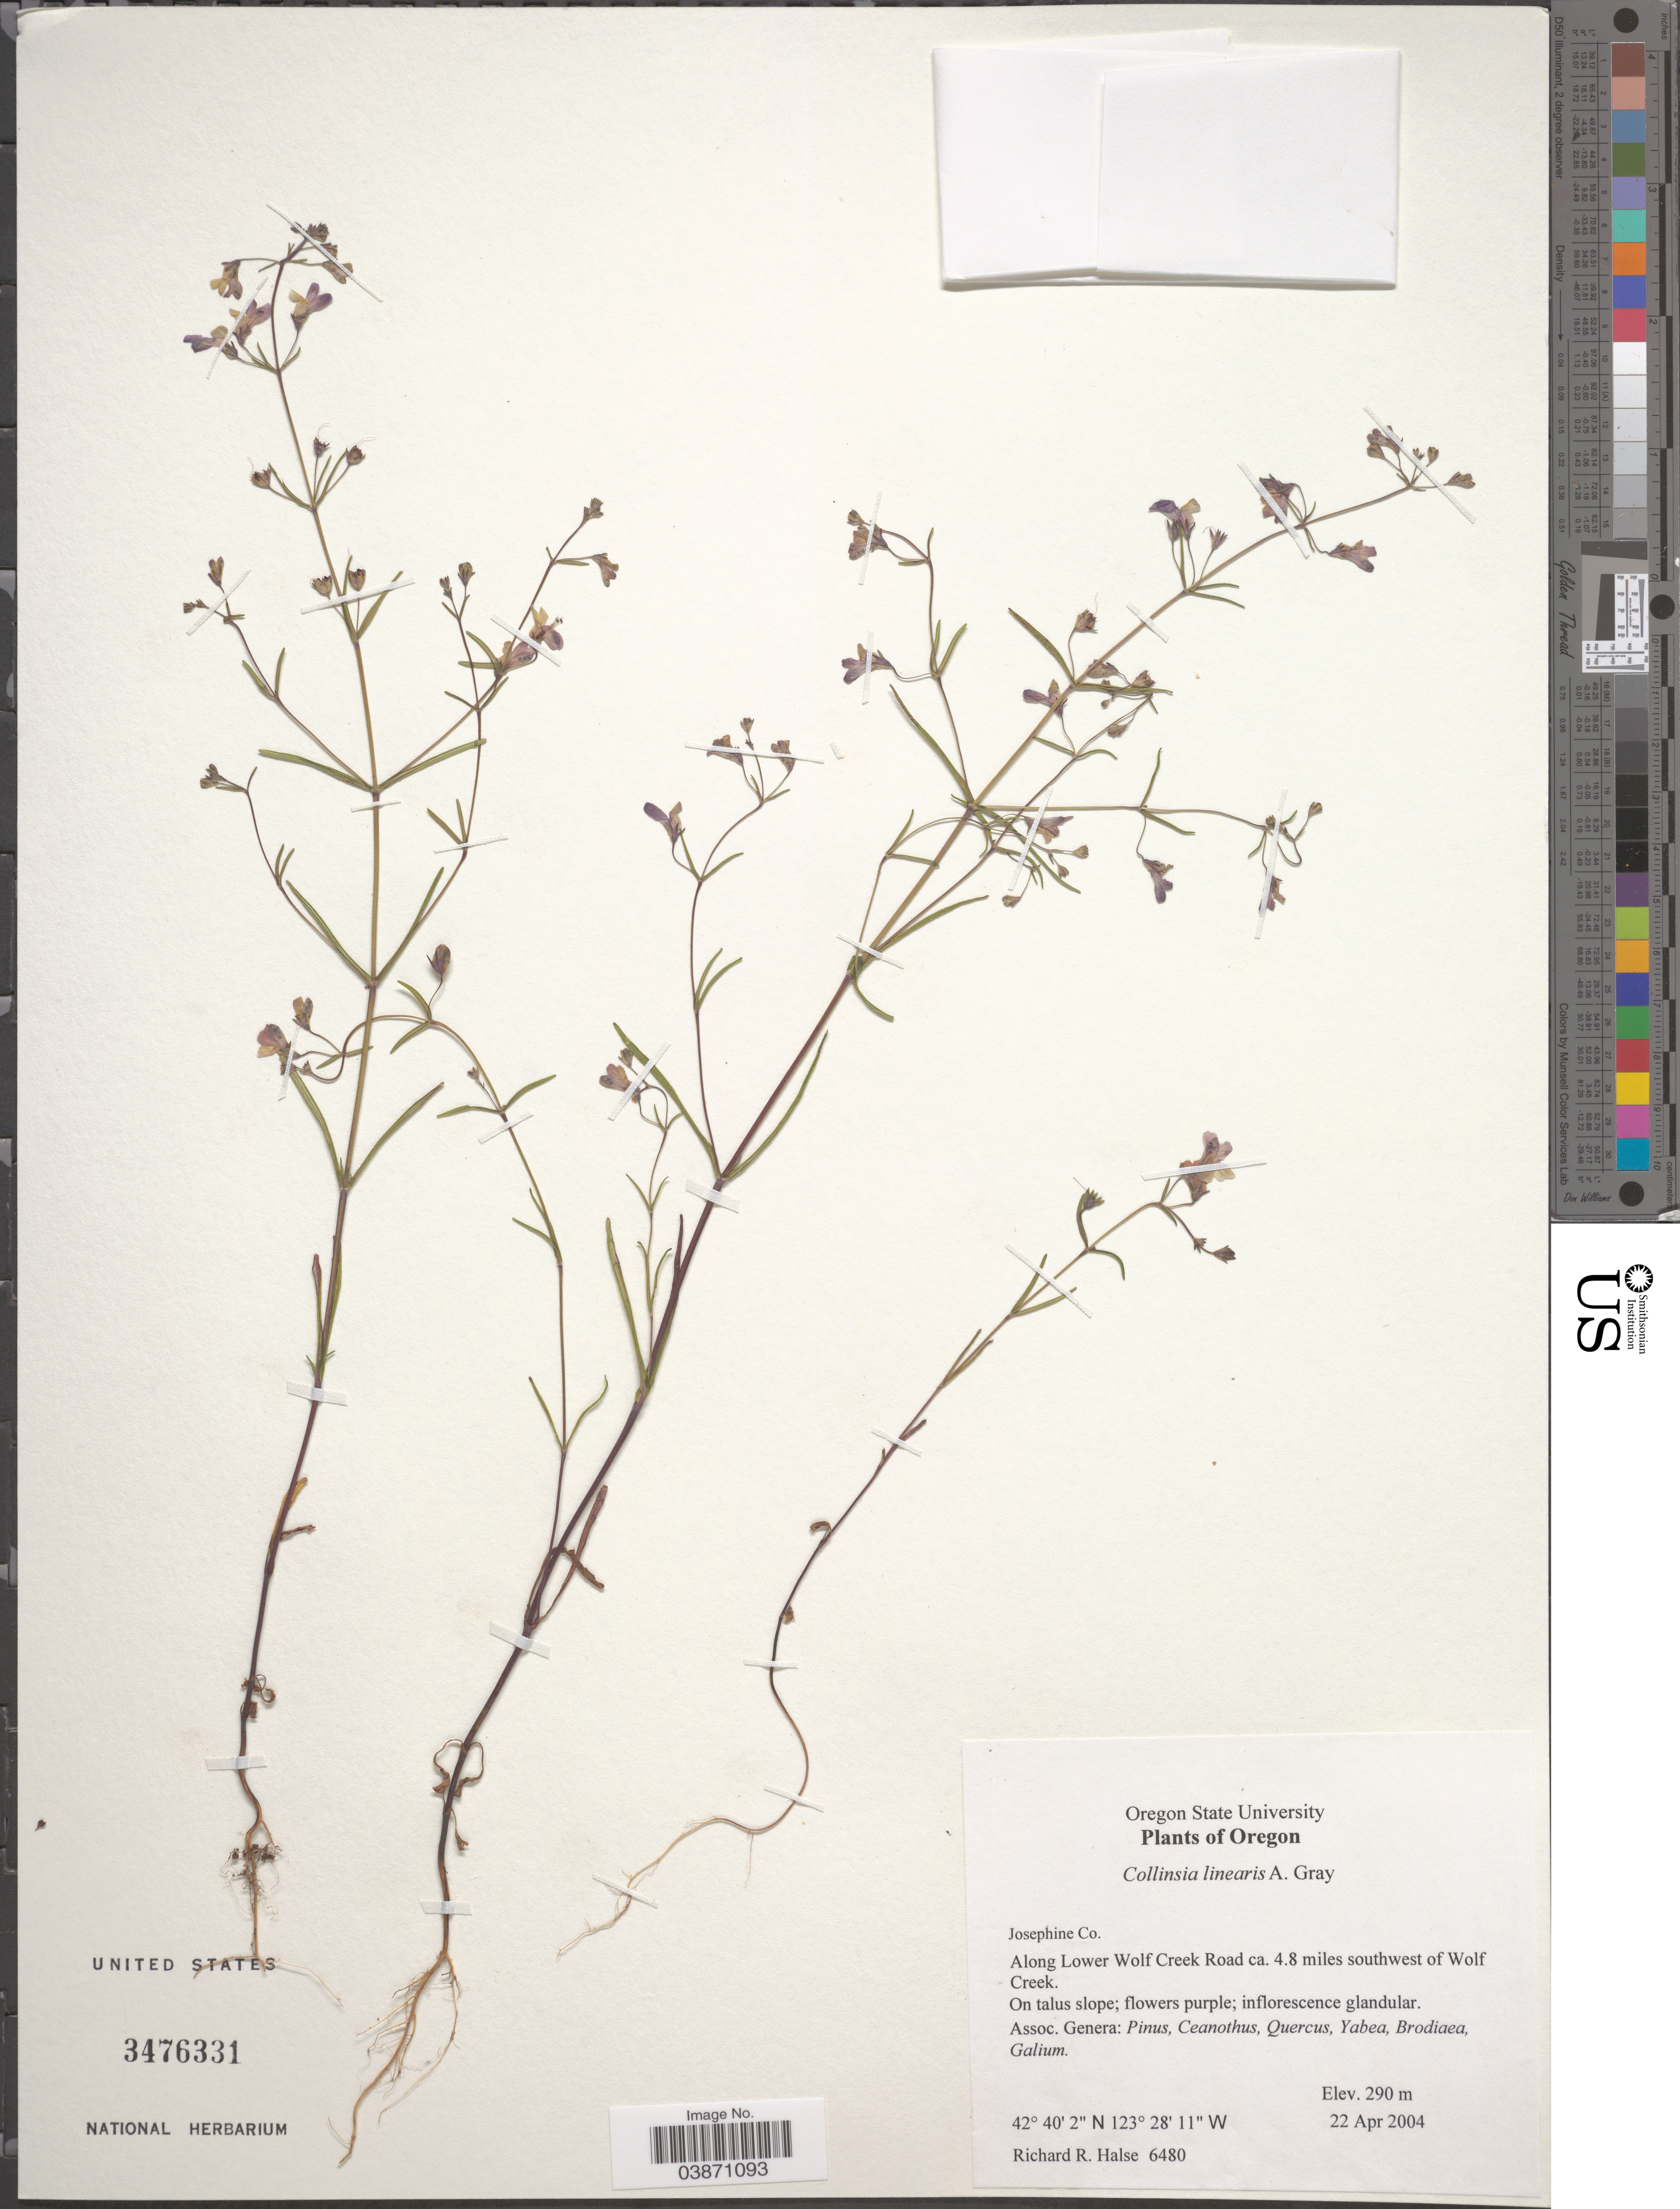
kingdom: Plantae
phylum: Tracheophyta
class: Magnoliopsida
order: Lamiales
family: Plantaginaceae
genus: Collinsia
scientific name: Collinsia linearis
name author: A. Gray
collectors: R. Halse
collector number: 6480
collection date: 2004-04-22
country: United States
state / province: Oregon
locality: Along Lower Wolf Creek Road ca. 4.8 miles southwest of Wolf Creek.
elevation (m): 290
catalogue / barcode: US 3476331